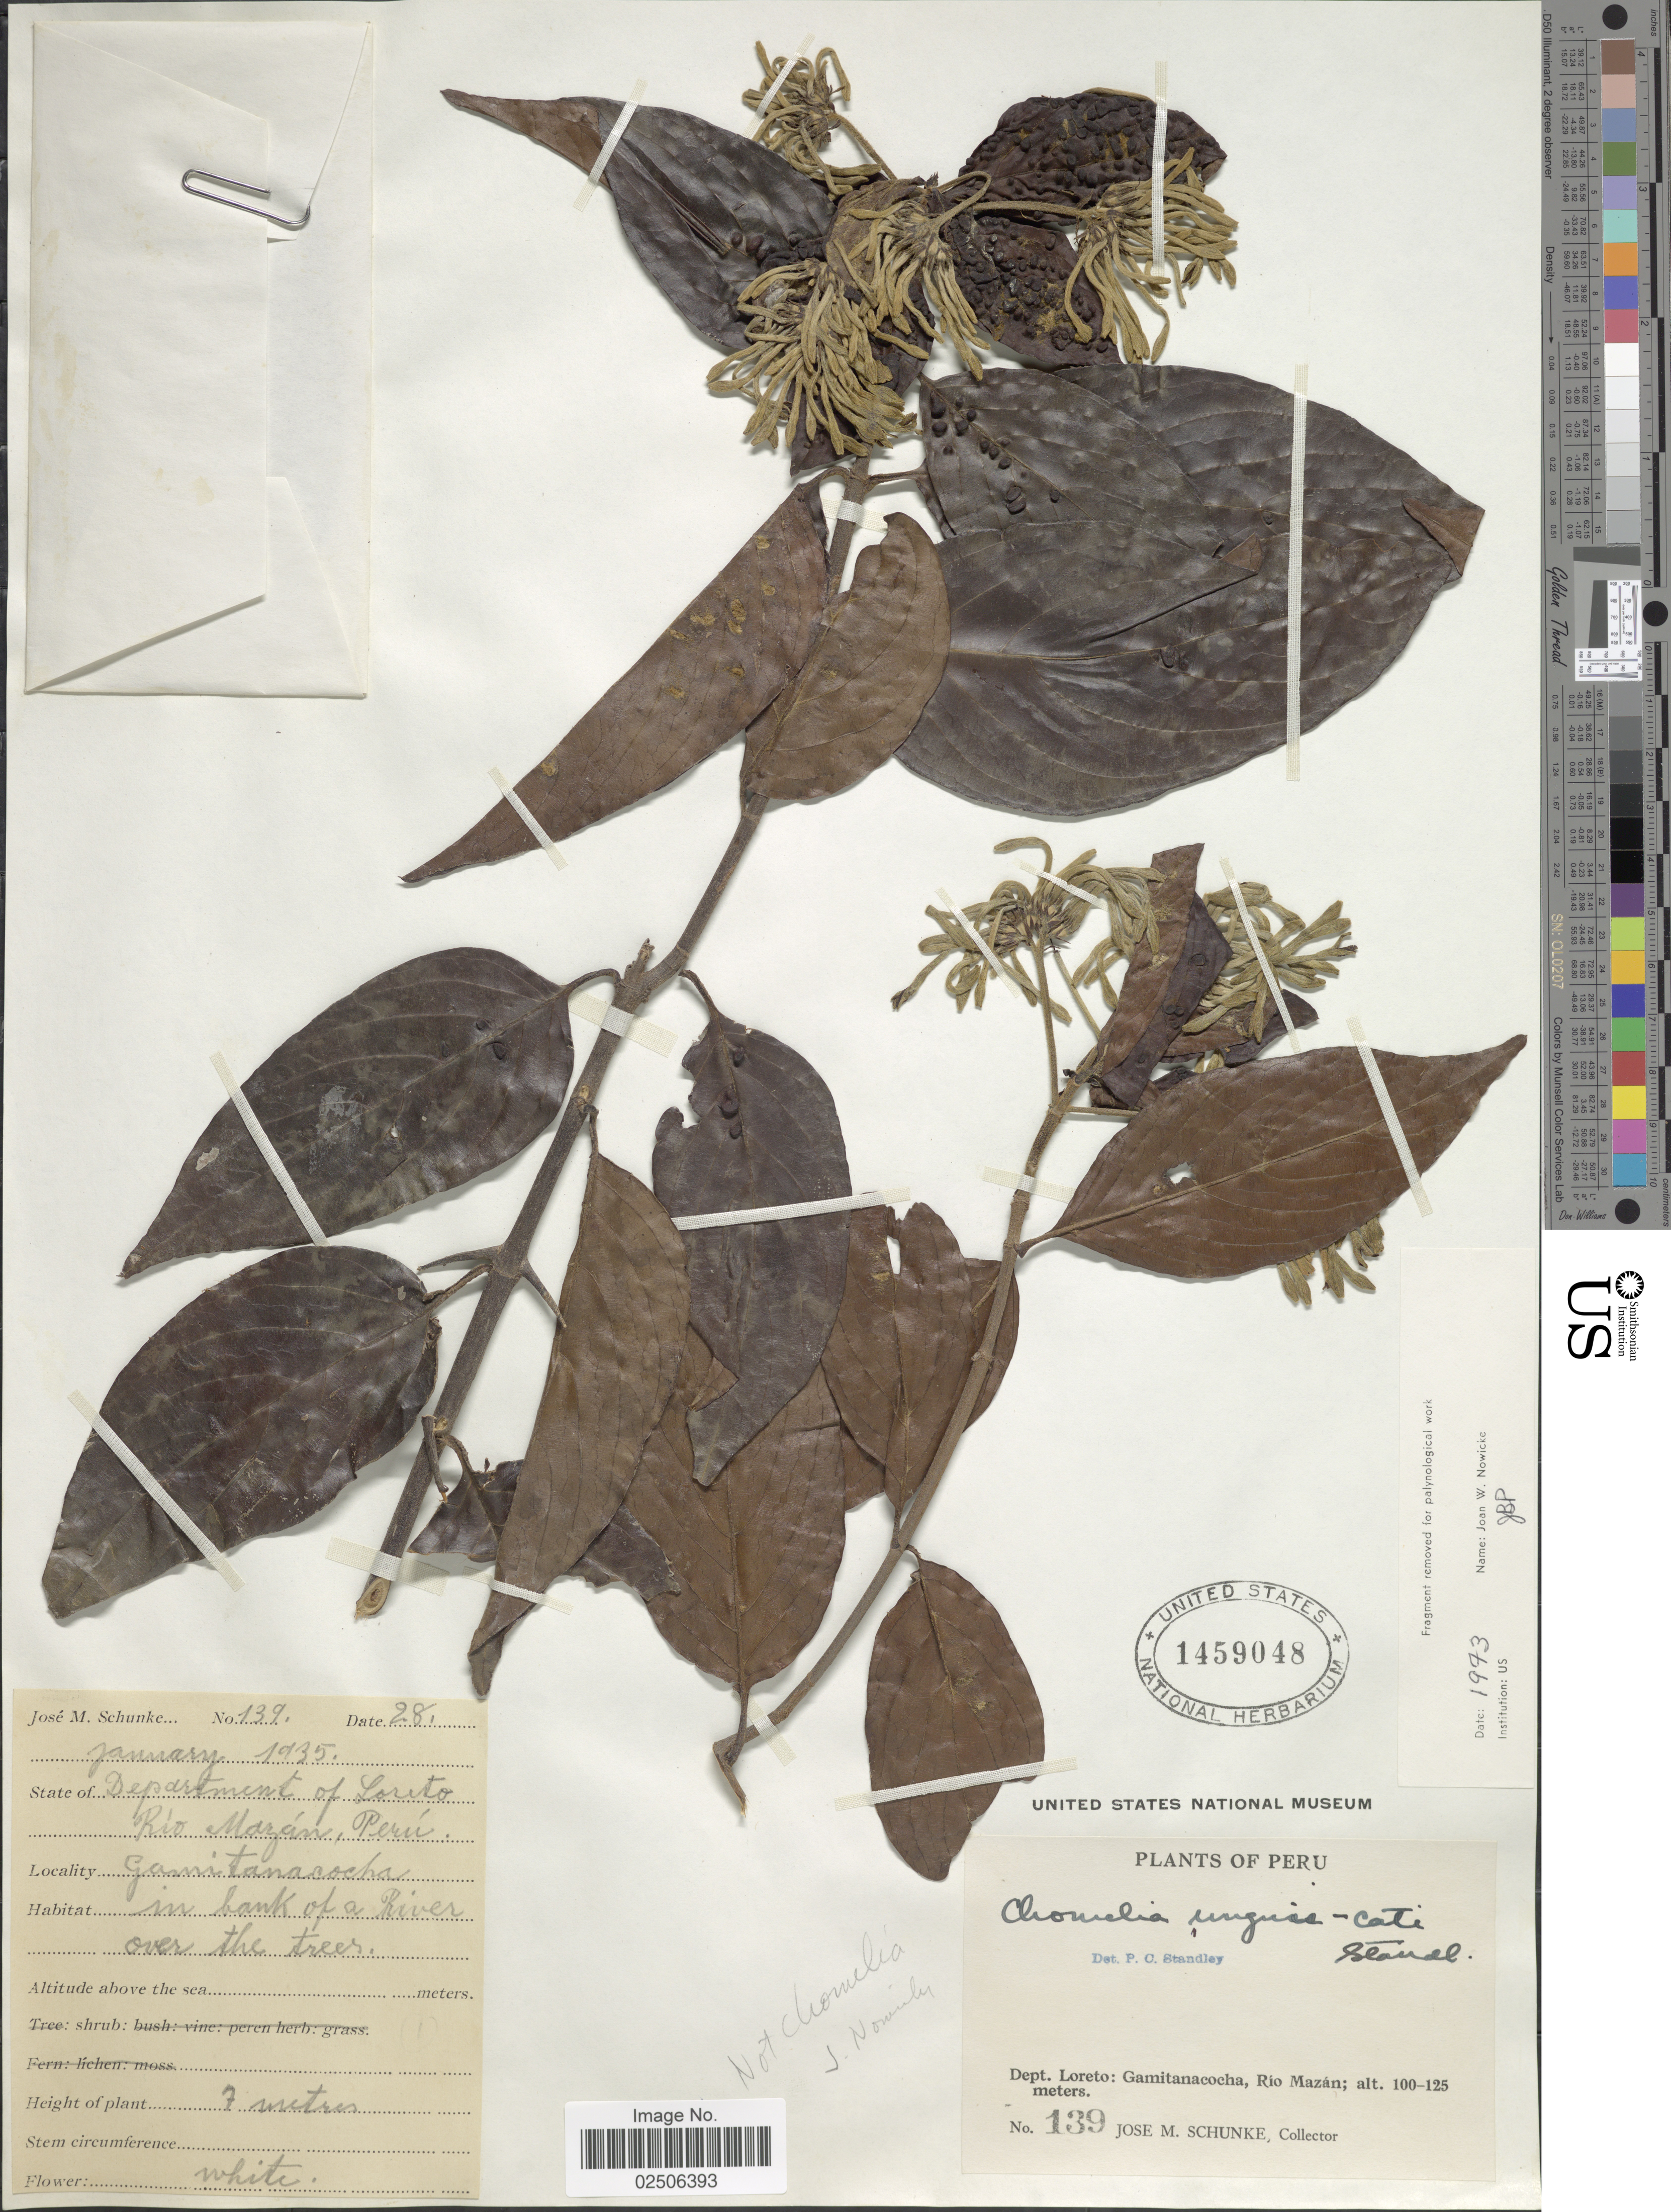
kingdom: Plantae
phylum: Tracheophyta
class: Magnoliopsida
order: Gentianales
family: Rubiaceae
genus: Chomelia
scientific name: Chomelia unguis-cati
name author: Standl.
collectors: J. M. Schunke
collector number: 139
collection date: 1935-01-28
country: Peru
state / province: Loreto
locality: Gamintanachocha, Rio Mazan, in bank of a river over the trees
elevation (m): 100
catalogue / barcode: US 1459048